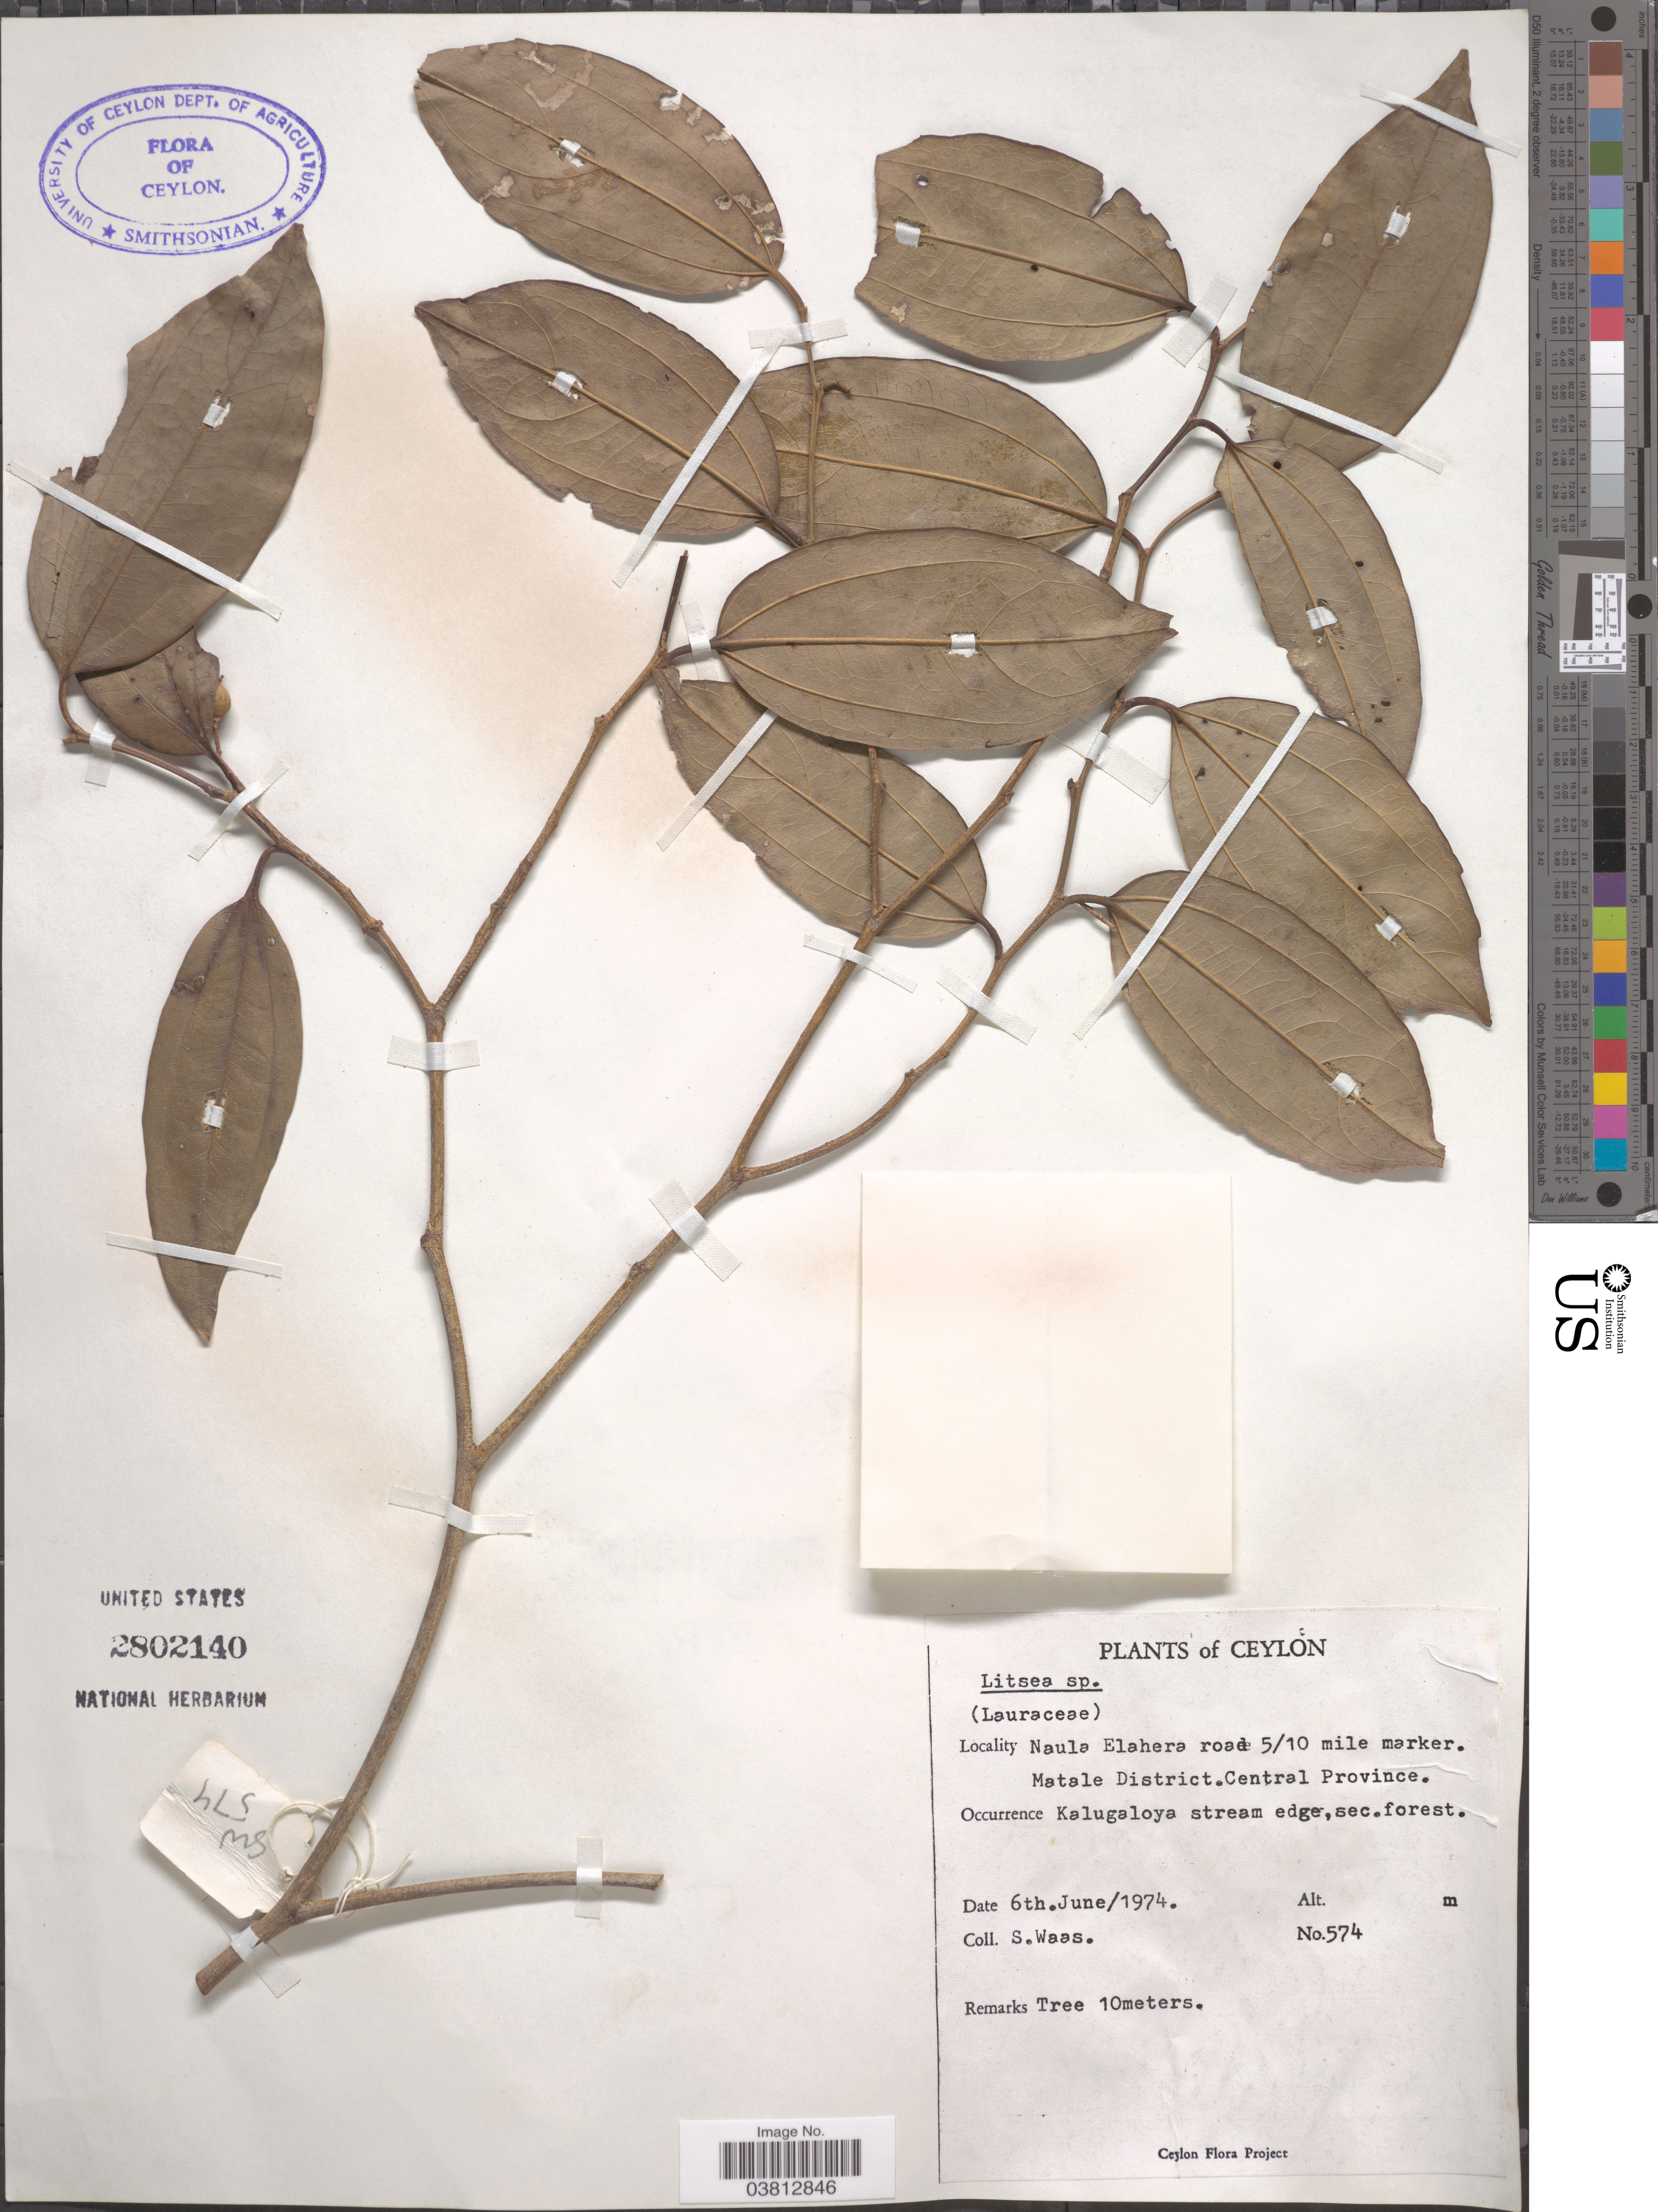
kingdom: Plantae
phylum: Tracheophyta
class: Magnoliopsida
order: Laurales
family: Lauraceae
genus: Neolitsea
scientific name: Neolitsea sp.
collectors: S. Waas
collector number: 574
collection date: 1974-06-06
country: Sri Lanka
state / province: Central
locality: Ceylon. Naula Elahera road 5/10 mile marker. Matale District. Kalugaloya stream edge,sec.forest.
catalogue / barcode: US 2802140